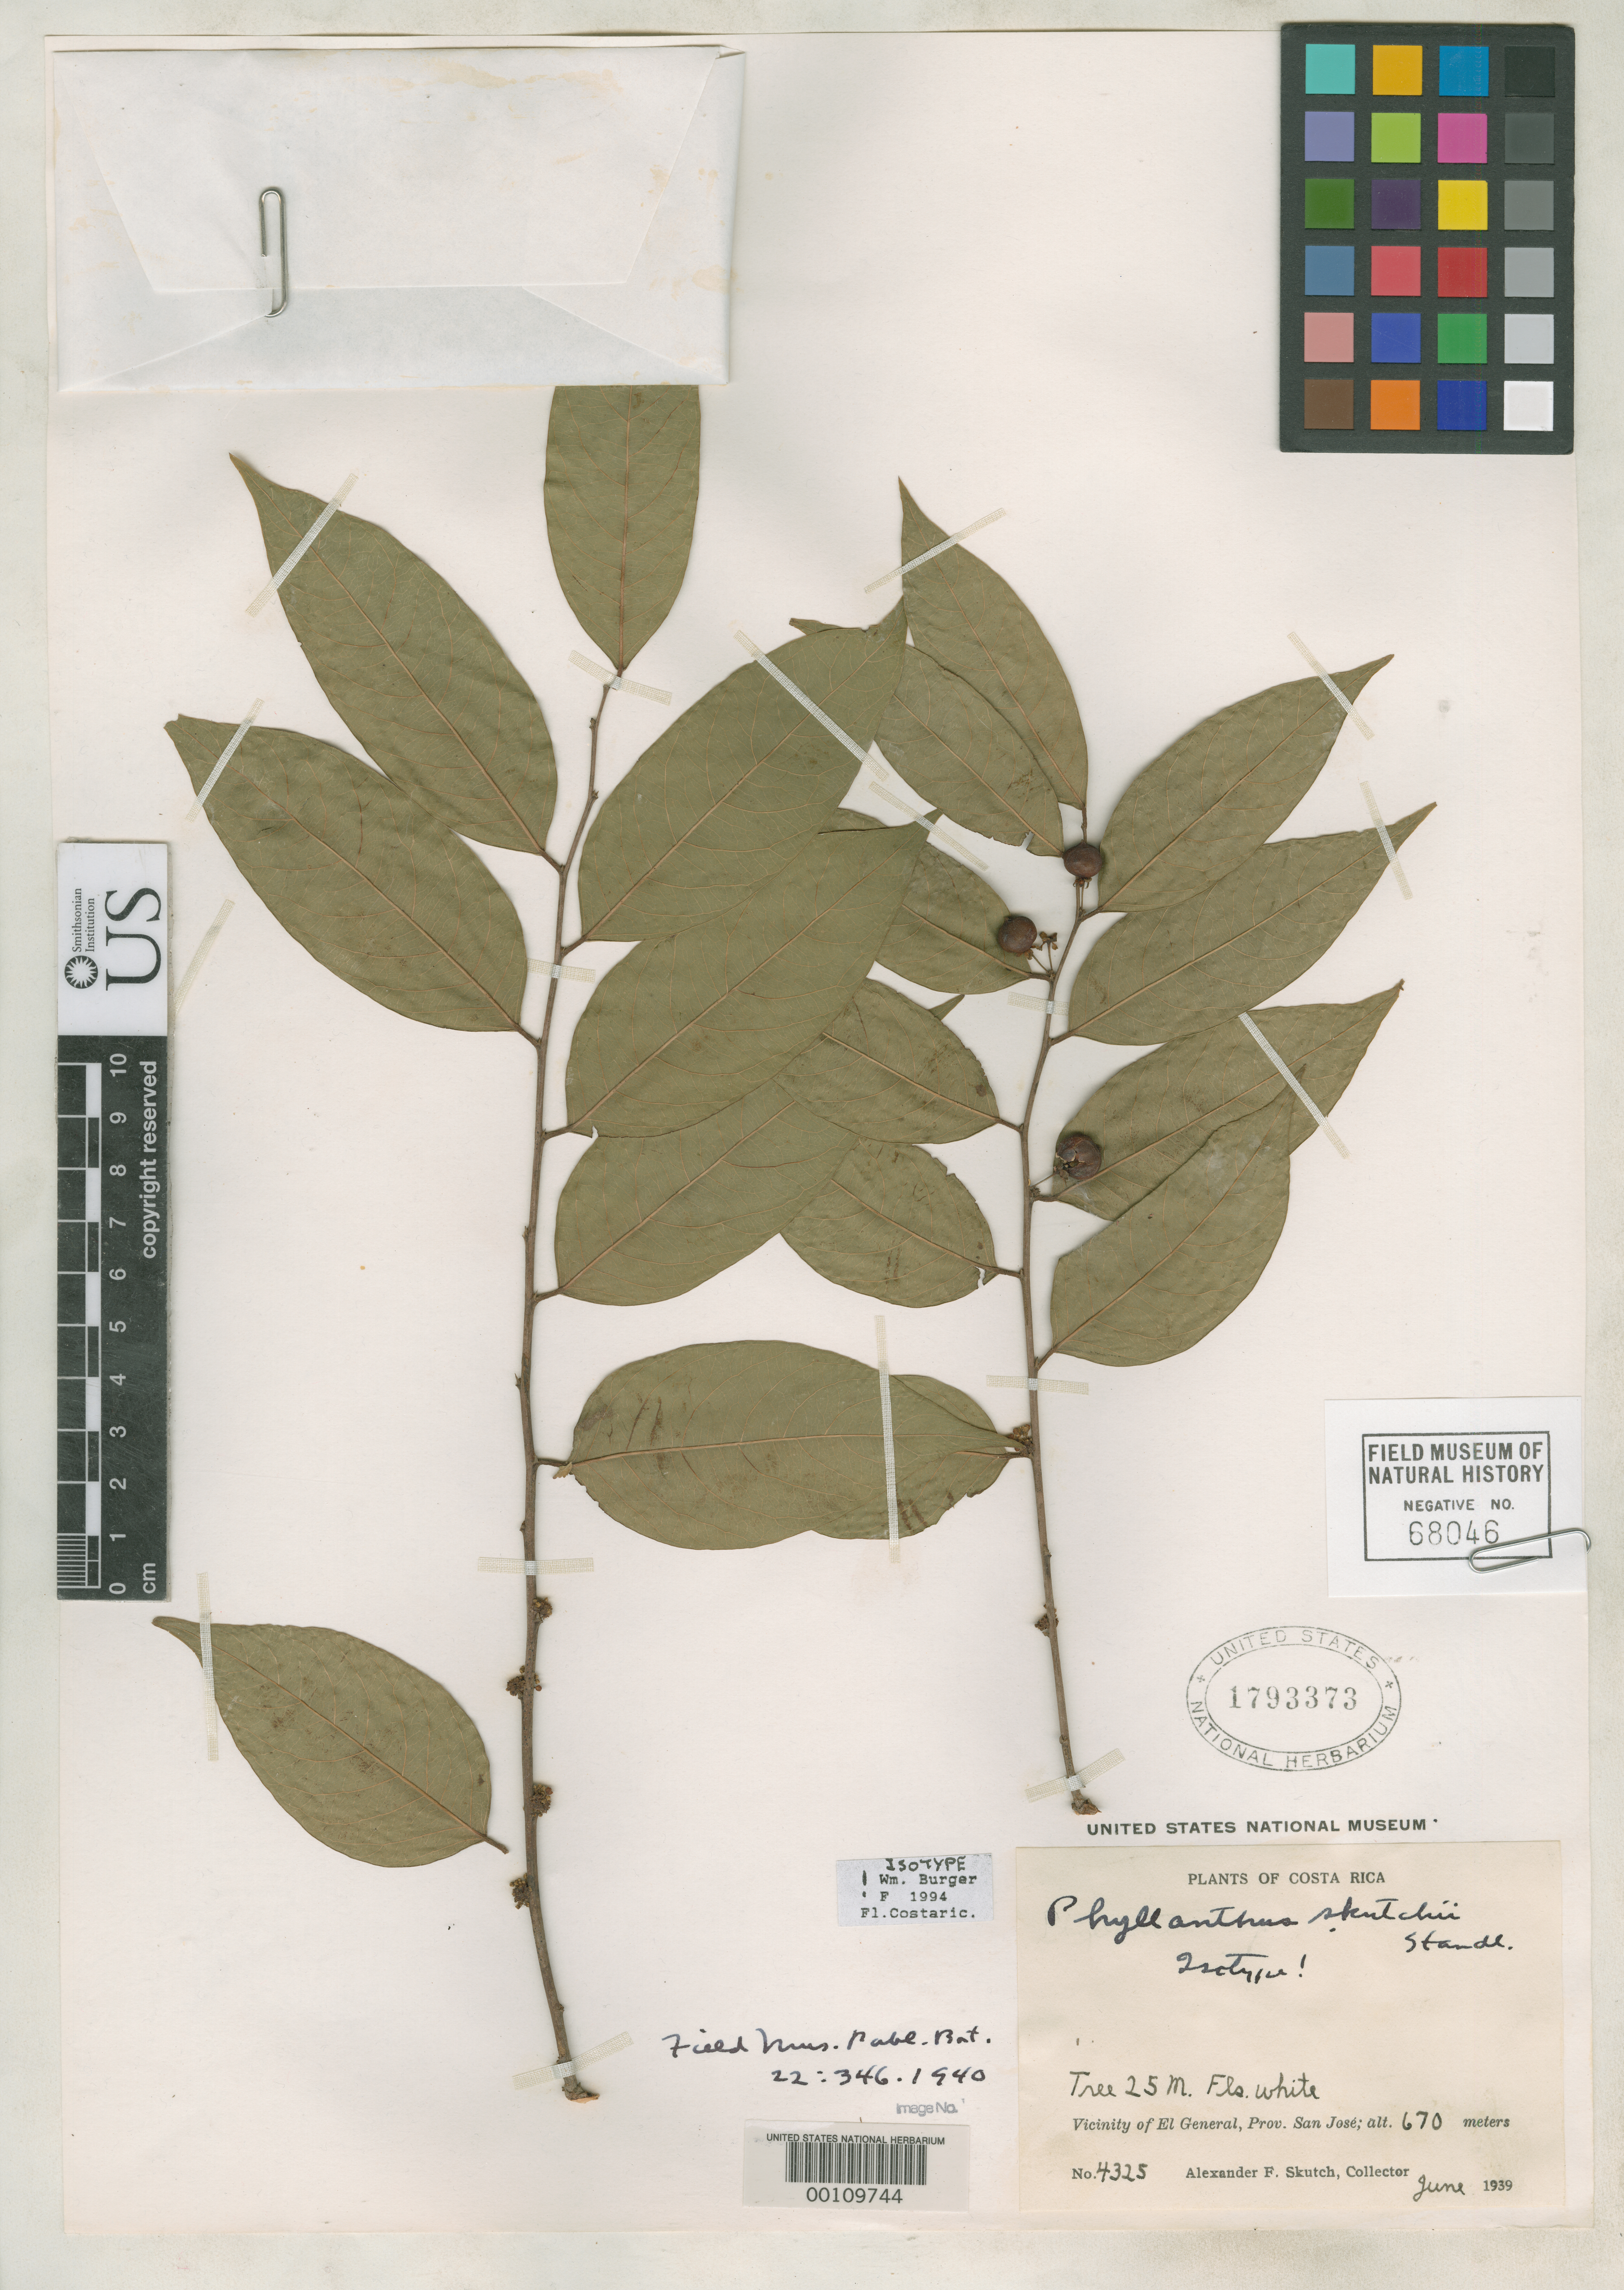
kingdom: Plantae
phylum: Tracheophyta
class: Magnoliopsida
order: Malpighiales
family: Phyllanthaceae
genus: Phyllanthus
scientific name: Phyllanthus skutchii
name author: Standl.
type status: Isotype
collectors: A. F. Skutch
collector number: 4325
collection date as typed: Jun 1939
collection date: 1939-06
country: Costa Rica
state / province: San José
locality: Vicinity of El General.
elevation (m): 670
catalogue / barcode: US 1793373